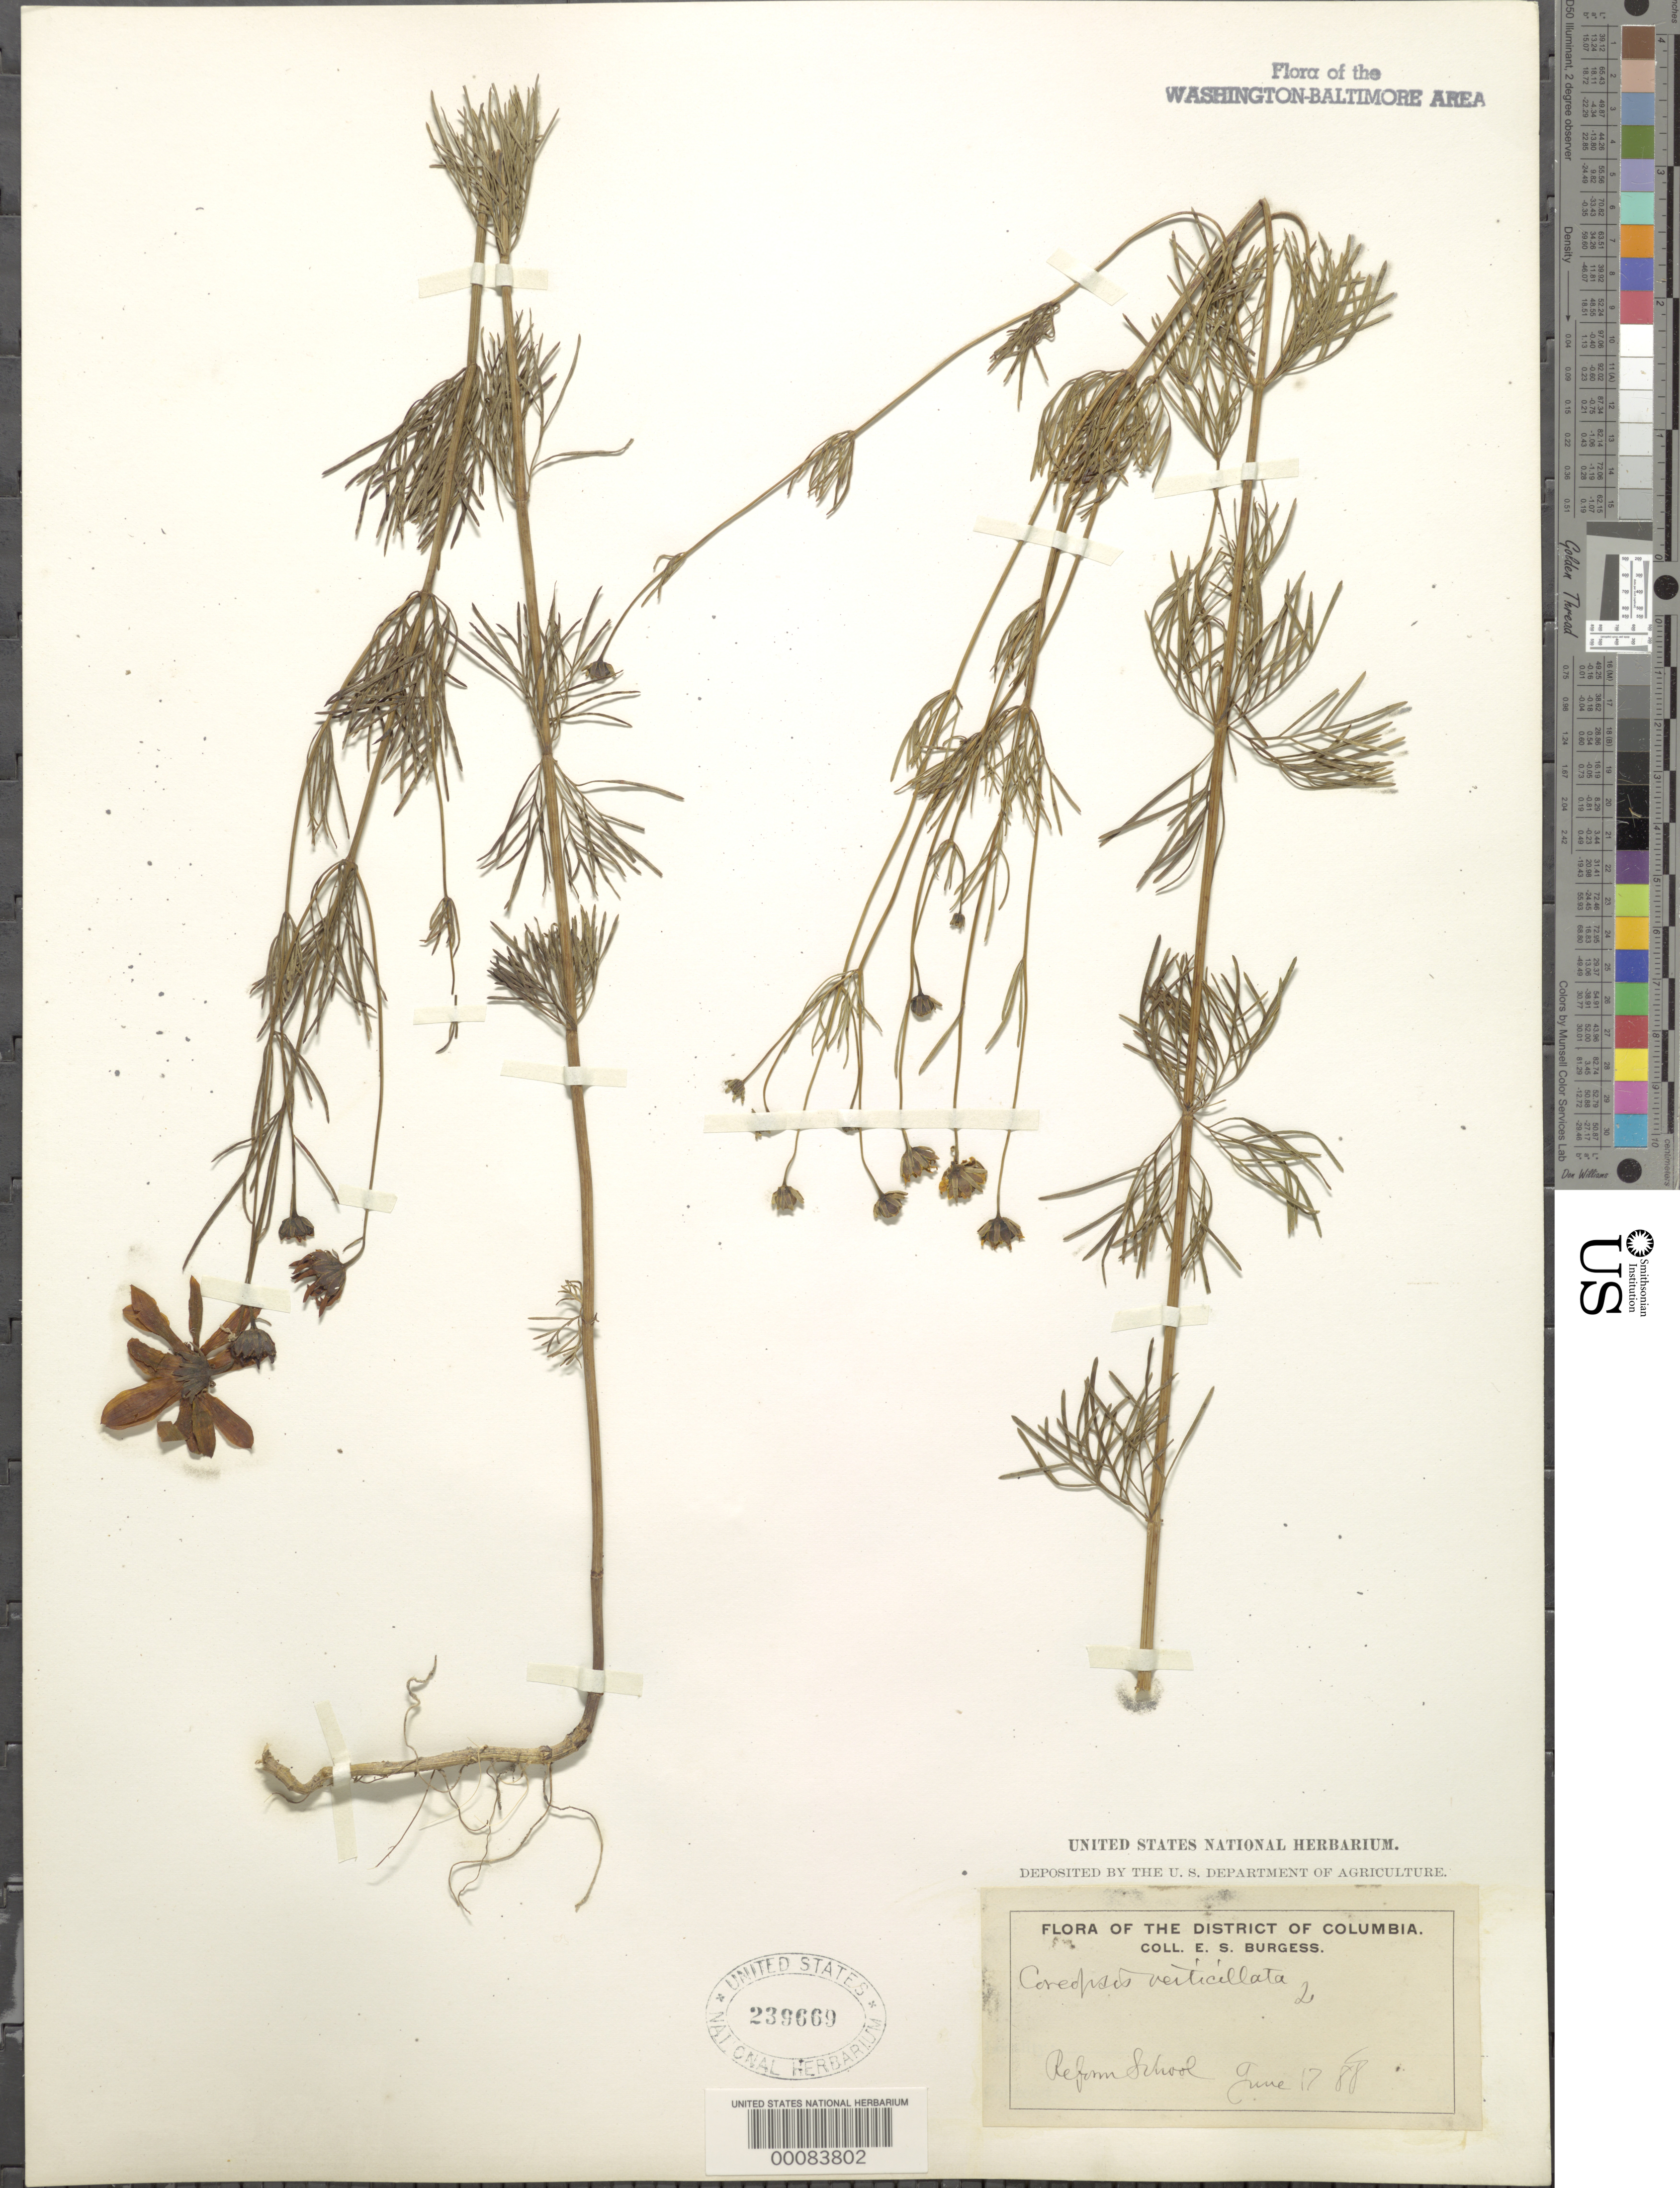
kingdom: Plantae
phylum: Tracheophyta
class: Magnoliopsida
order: Asterales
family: Asteraceae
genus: Coreopsis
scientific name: Coreopsis verticillata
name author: L.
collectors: E. Burgess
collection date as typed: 17 Jun 1888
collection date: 1888-06-17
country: United States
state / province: District of Columbia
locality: Reform School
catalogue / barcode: US 239669